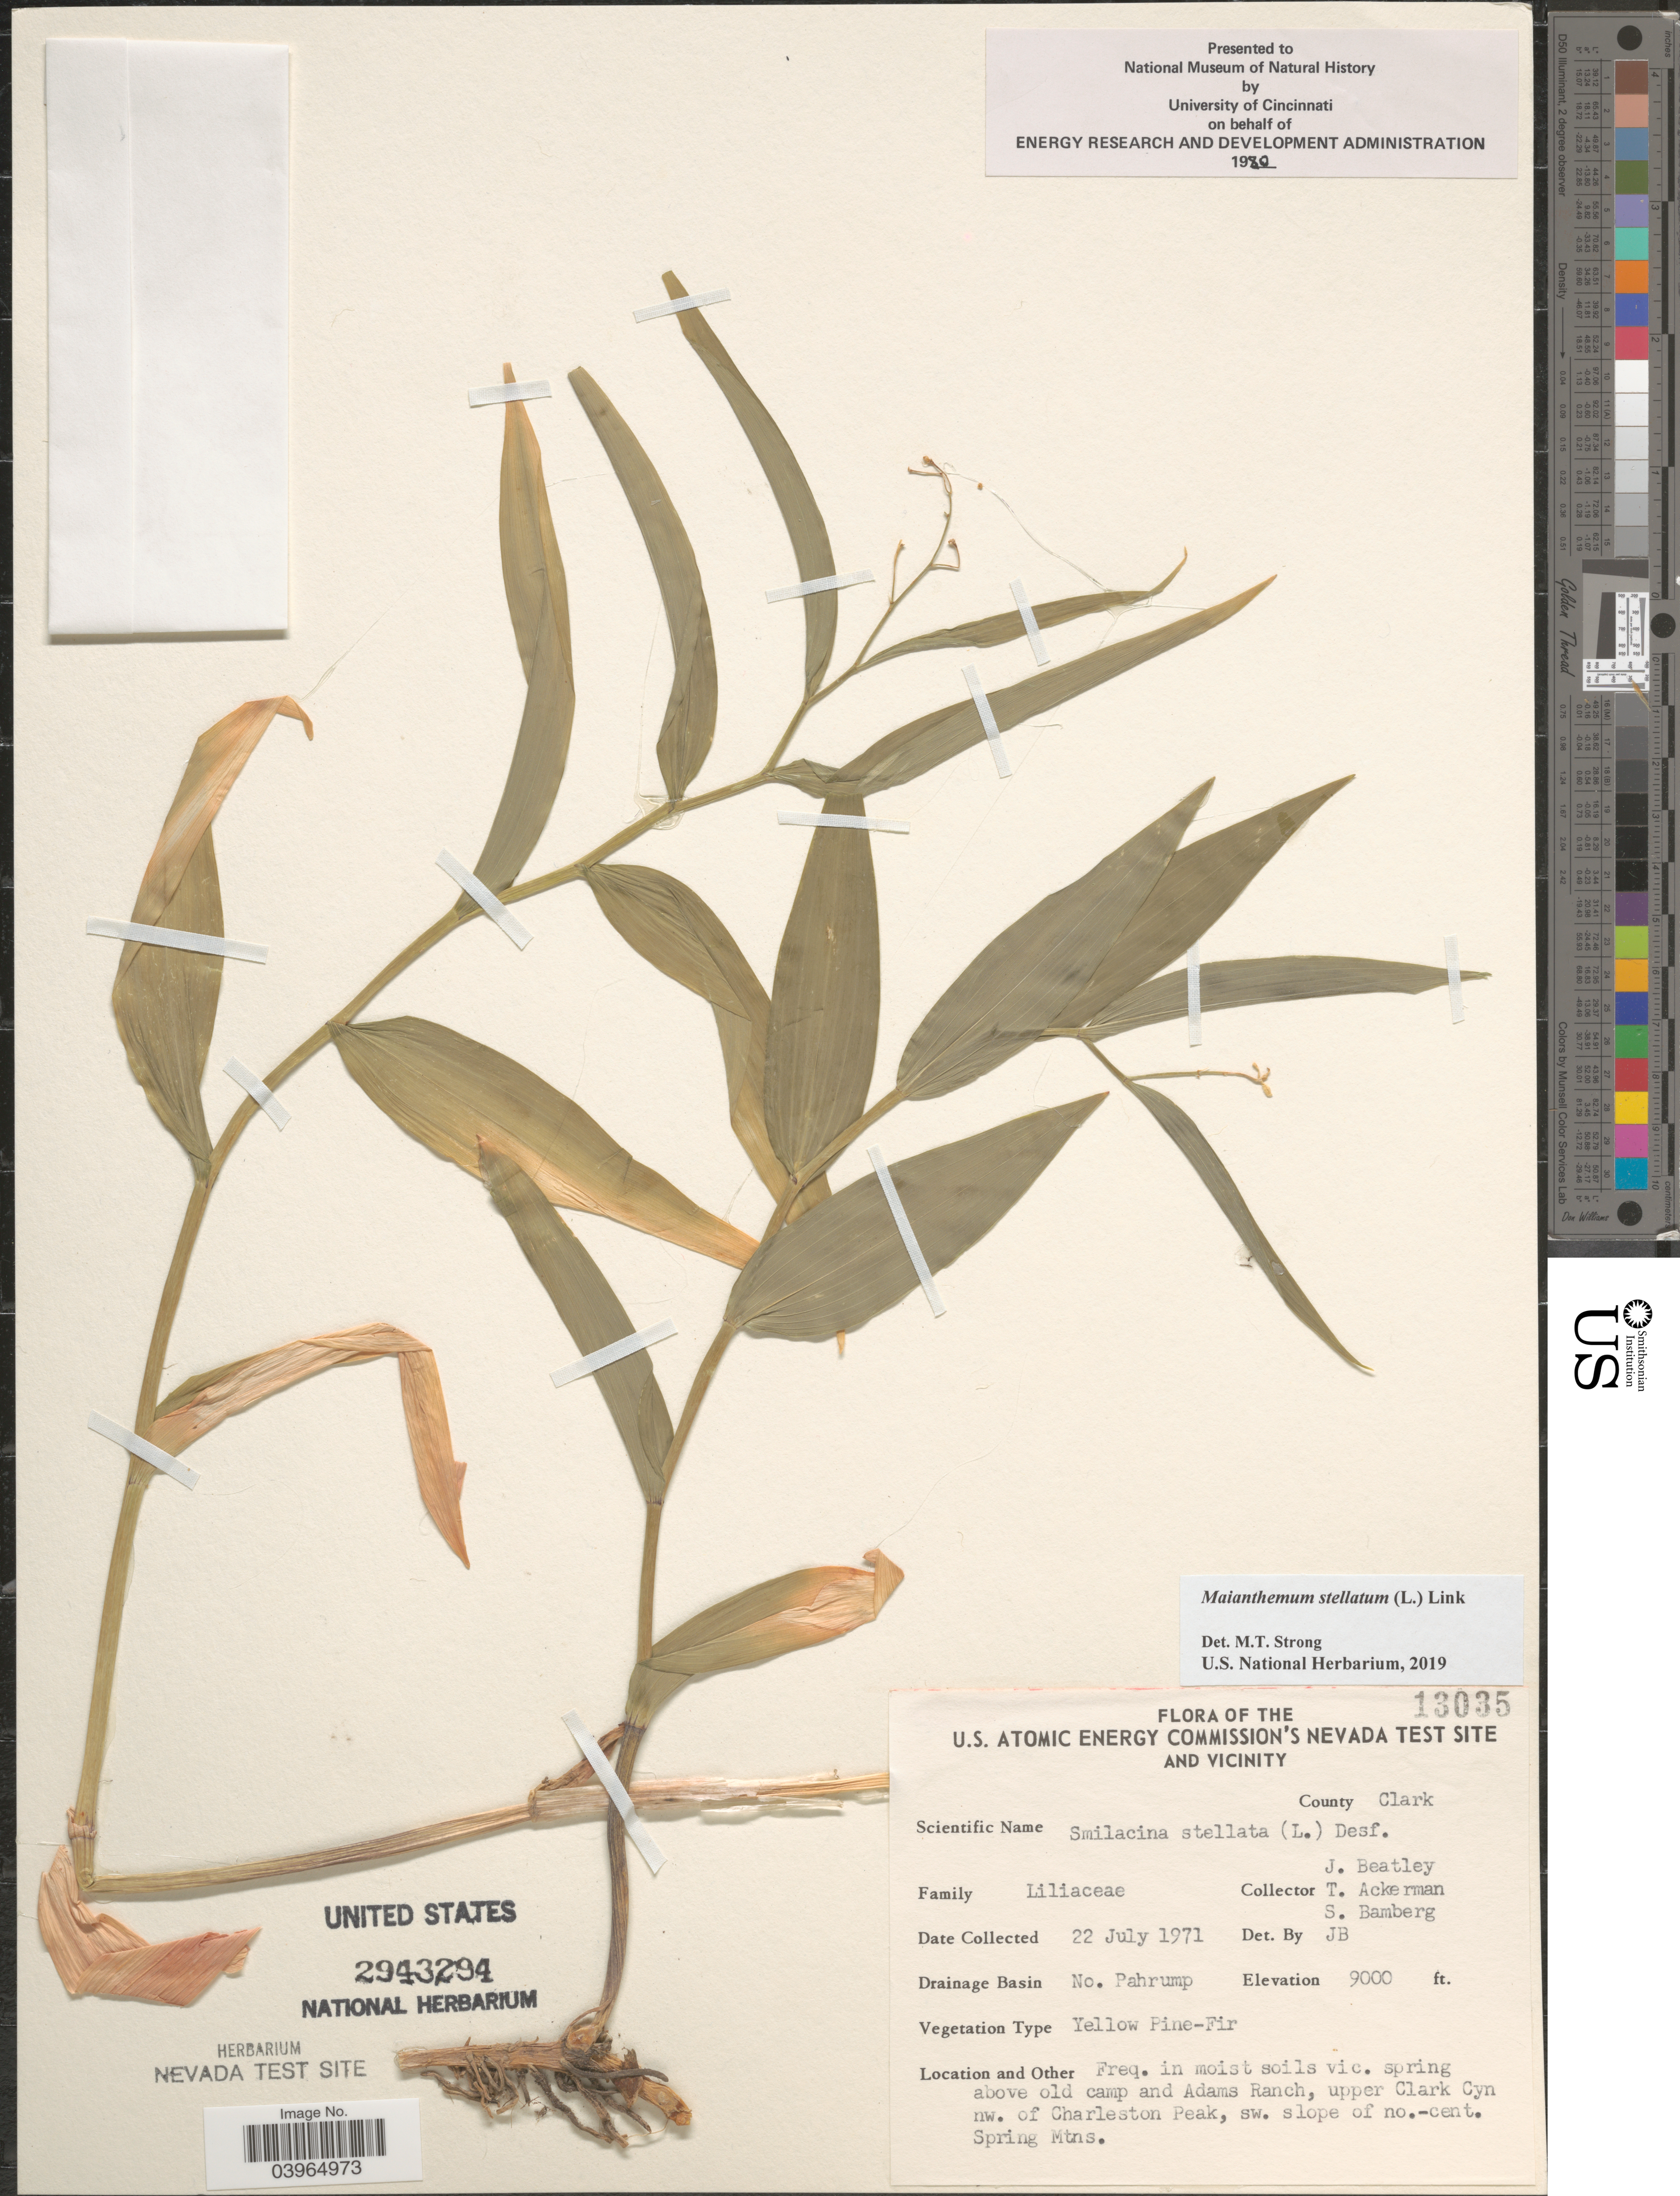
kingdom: Plantae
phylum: Tracheophyta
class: Liliopsida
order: Asparagales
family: Asparagaceae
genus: Maianthemum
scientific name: Maianthemum stellatum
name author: (L.) Link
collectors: J. C. Beatley, T. Ackerman & S. Bamberg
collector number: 13035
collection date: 1971-07-22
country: United States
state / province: Nevada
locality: The U.S. Atomic Energy Commission's Nevada Test Site and vicinity. County Clark. Drainage Basin No. Pahrump. Vic. spring above old camp and Adams Ranch, upper Clark Cyn nw. of Charleston Peak, sw. slope of no.cent. Spring Mtns.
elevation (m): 2743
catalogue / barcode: US 2943294